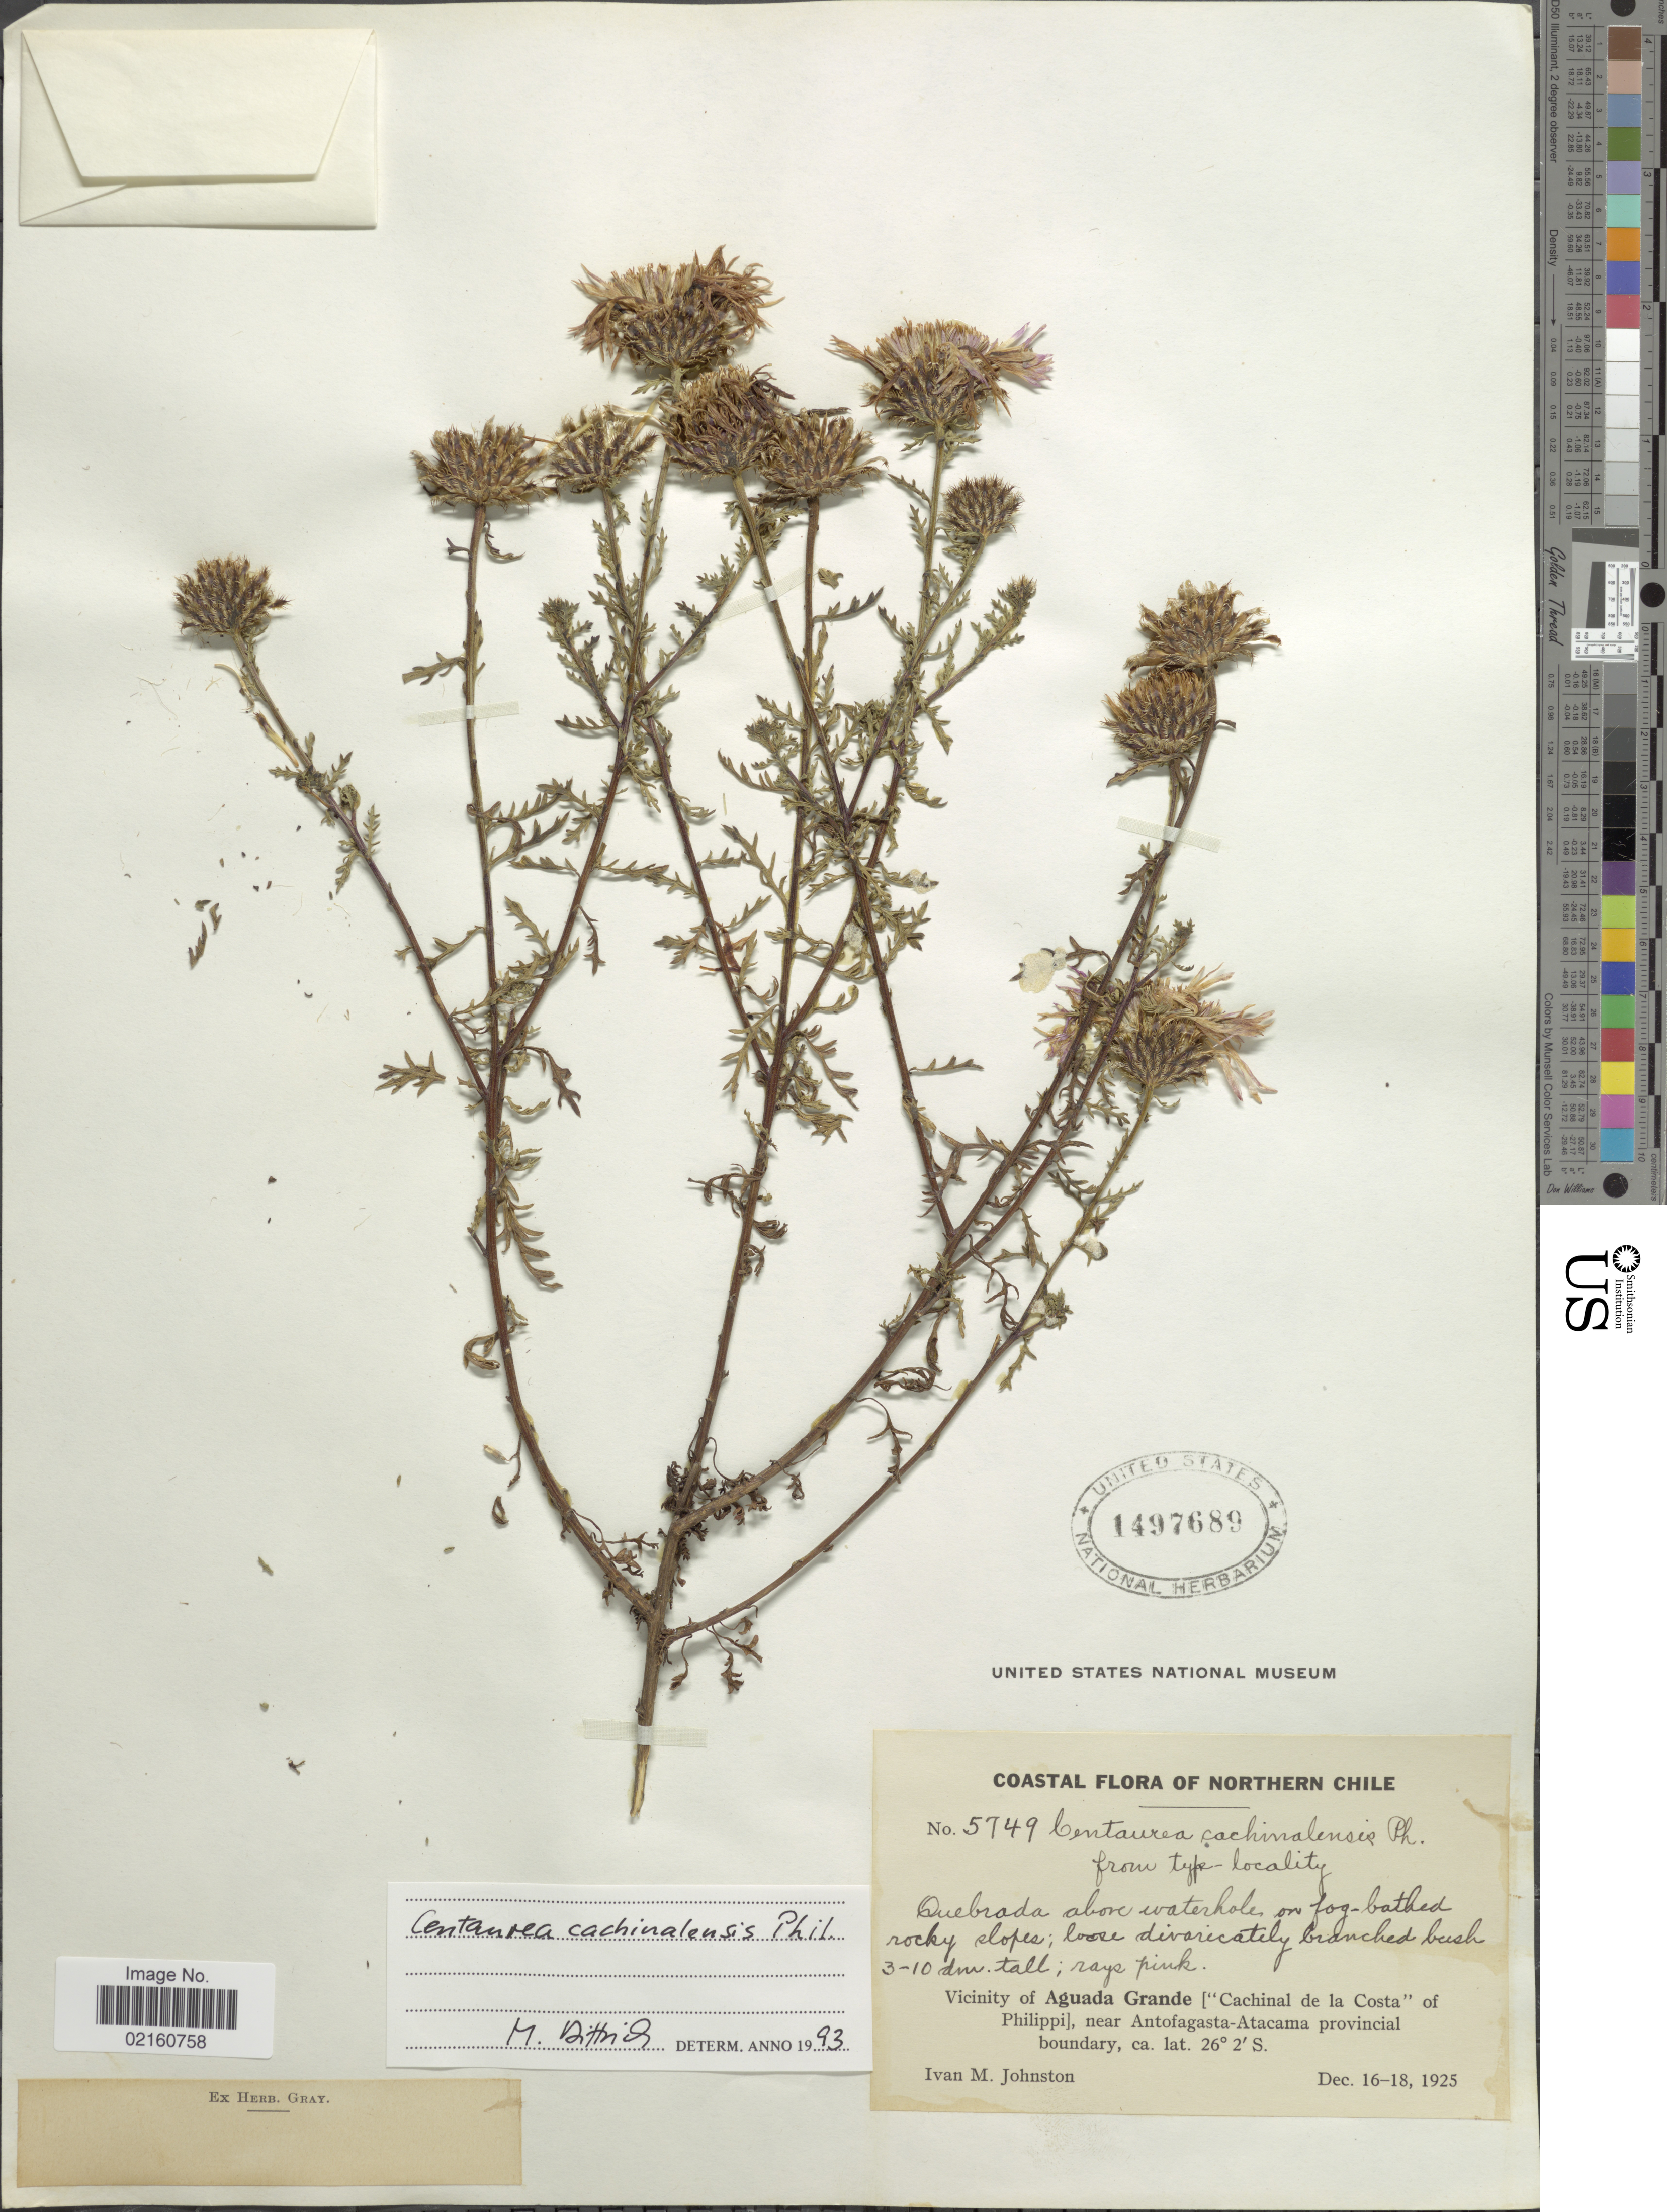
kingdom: Plantae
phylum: Tracheophyta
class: Magnoliopsida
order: Asterales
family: Asteraceae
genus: Centaurea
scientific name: Centaurea cachinalensis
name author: Phil.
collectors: I.M. Johnston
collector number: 5749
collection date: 1925-12-16/1925-12-18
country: Chile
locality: Northern Chile, Vicinity of Aguada Grande (Cachinal de la Costa of Philippi), near Antofagasta-Atacama provincial boundary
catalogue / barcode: US 1497689